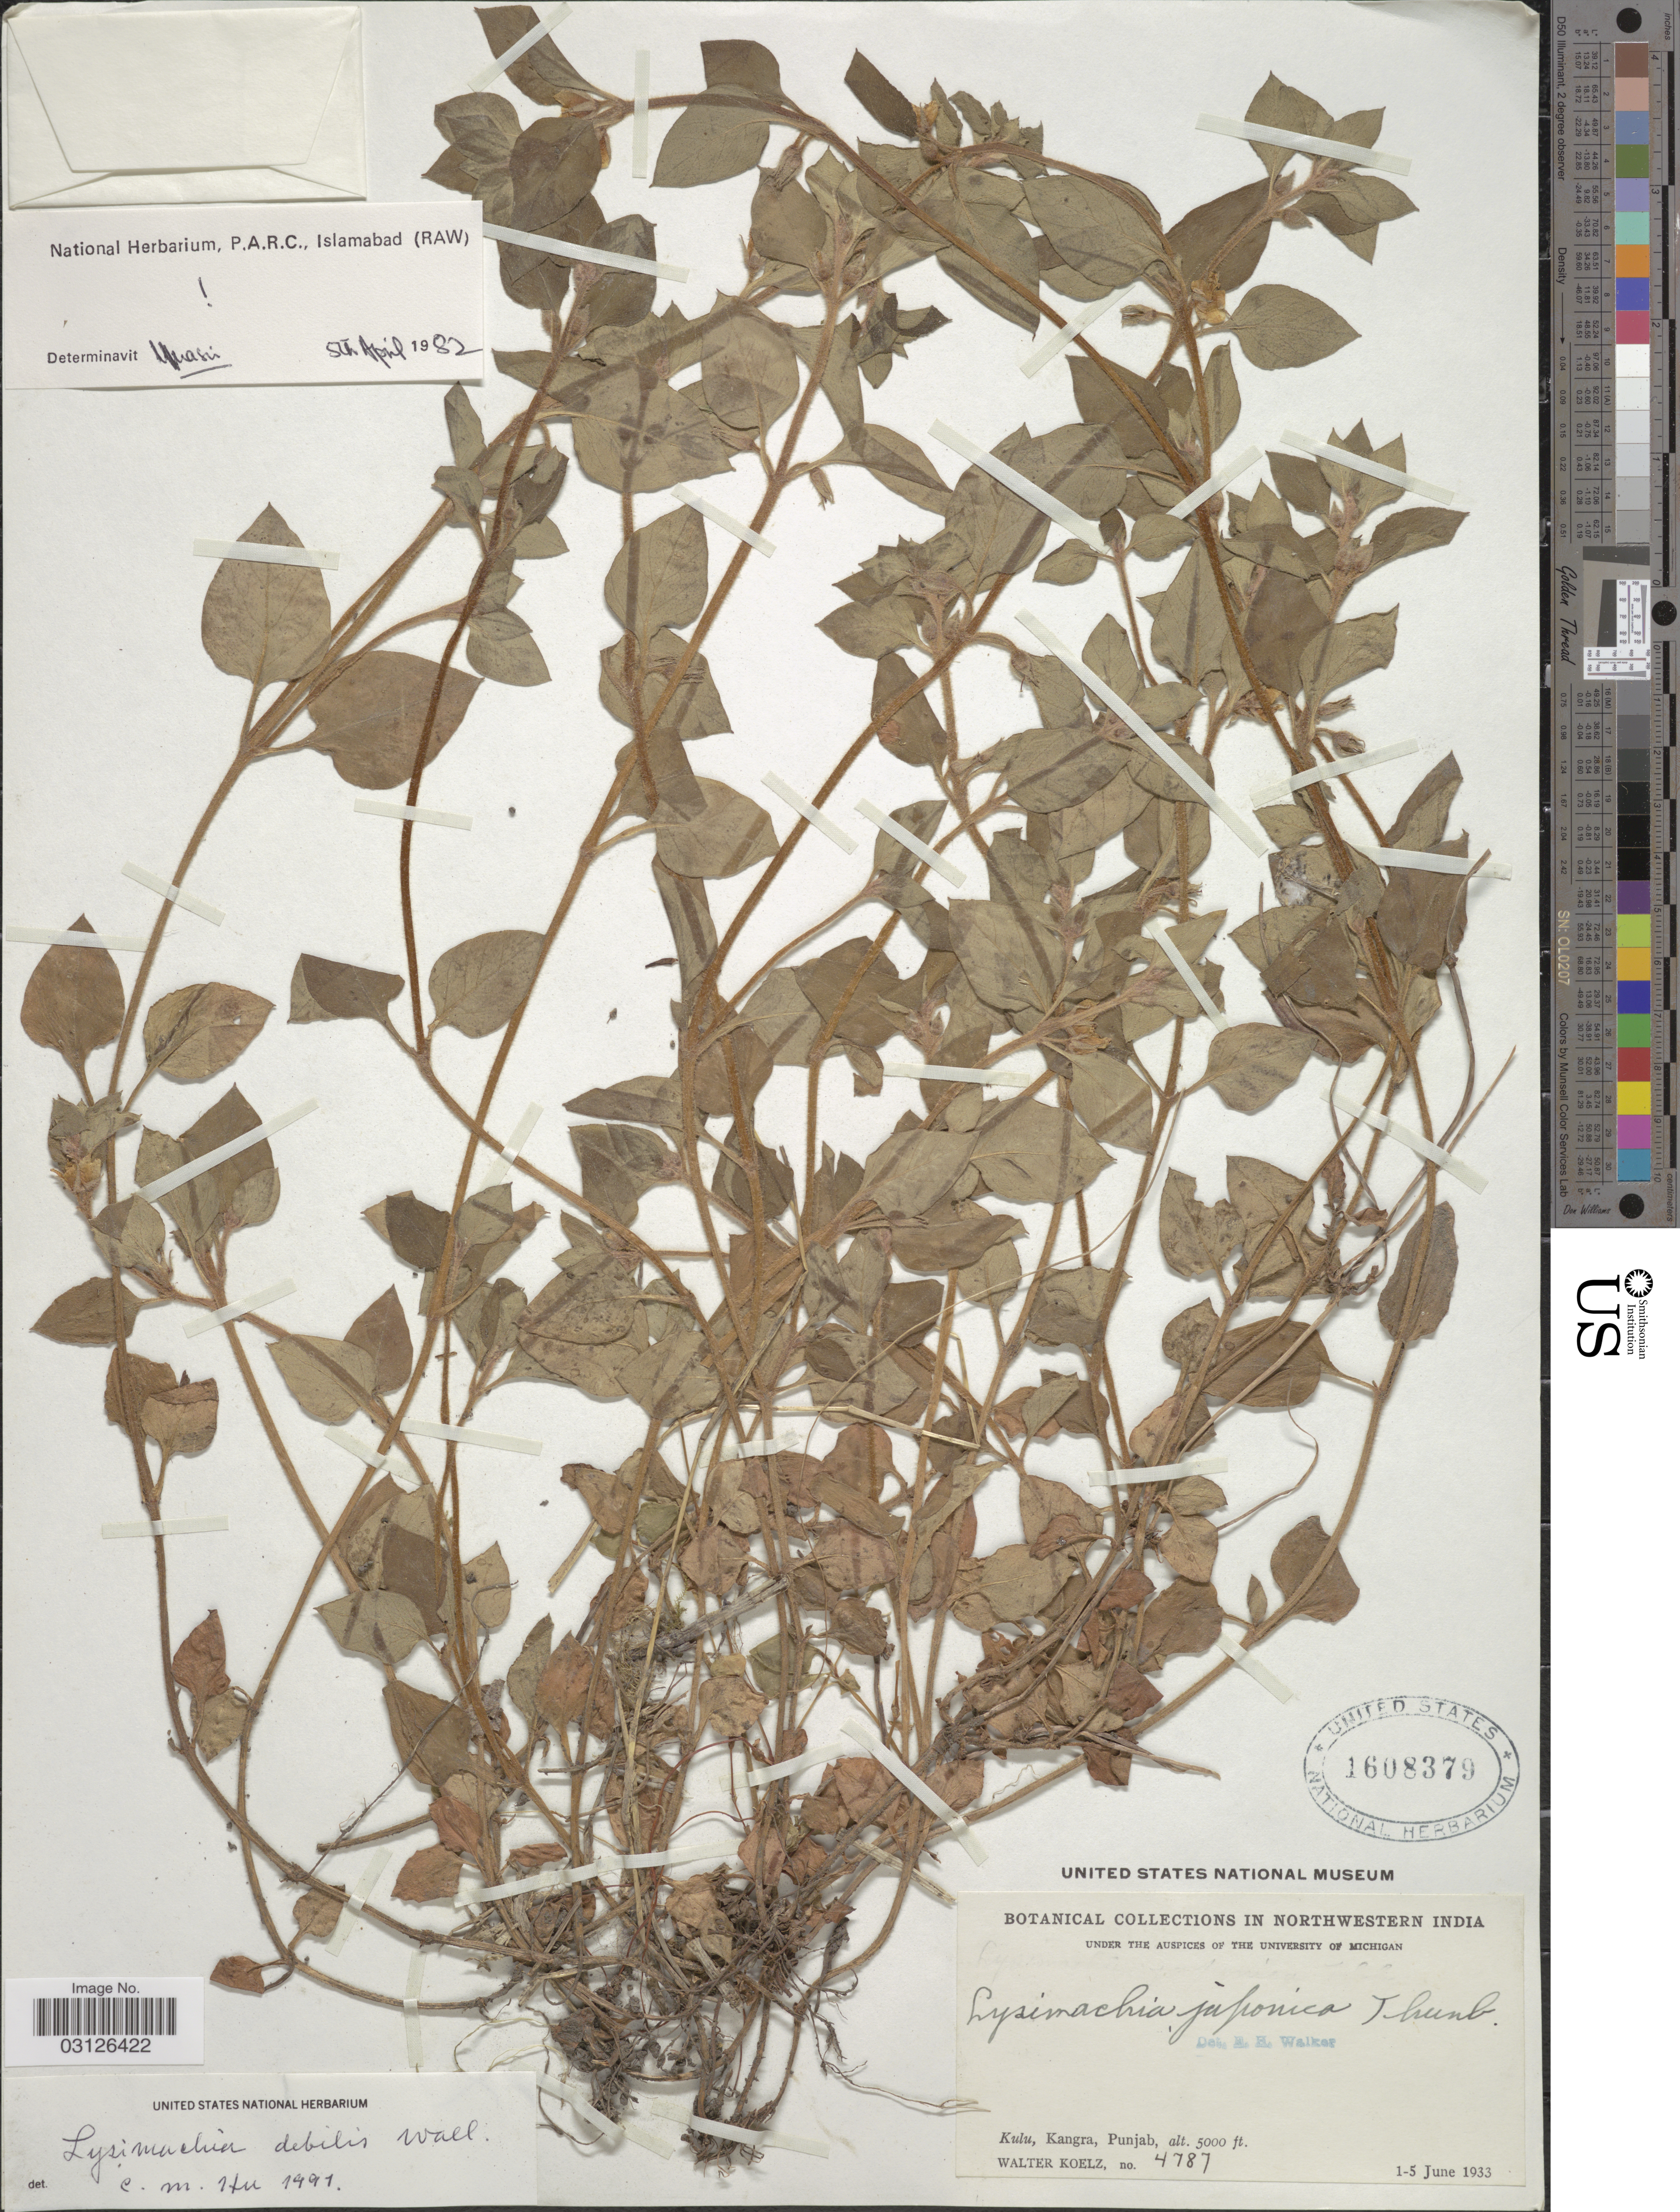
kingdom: Plantae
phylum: Tracheophyta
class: Magnoliopsida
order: Ericales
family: Primulaceae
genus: Lysimachia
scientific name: Lysimachia japonica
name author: Thunb.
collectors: W. N. Koelz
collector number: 4787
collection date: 1933-06-01/1933-06-05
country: India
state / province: Punjab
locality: Northwestern India. Kulu, Kangra.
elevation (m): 1524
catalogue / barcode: US 1608379